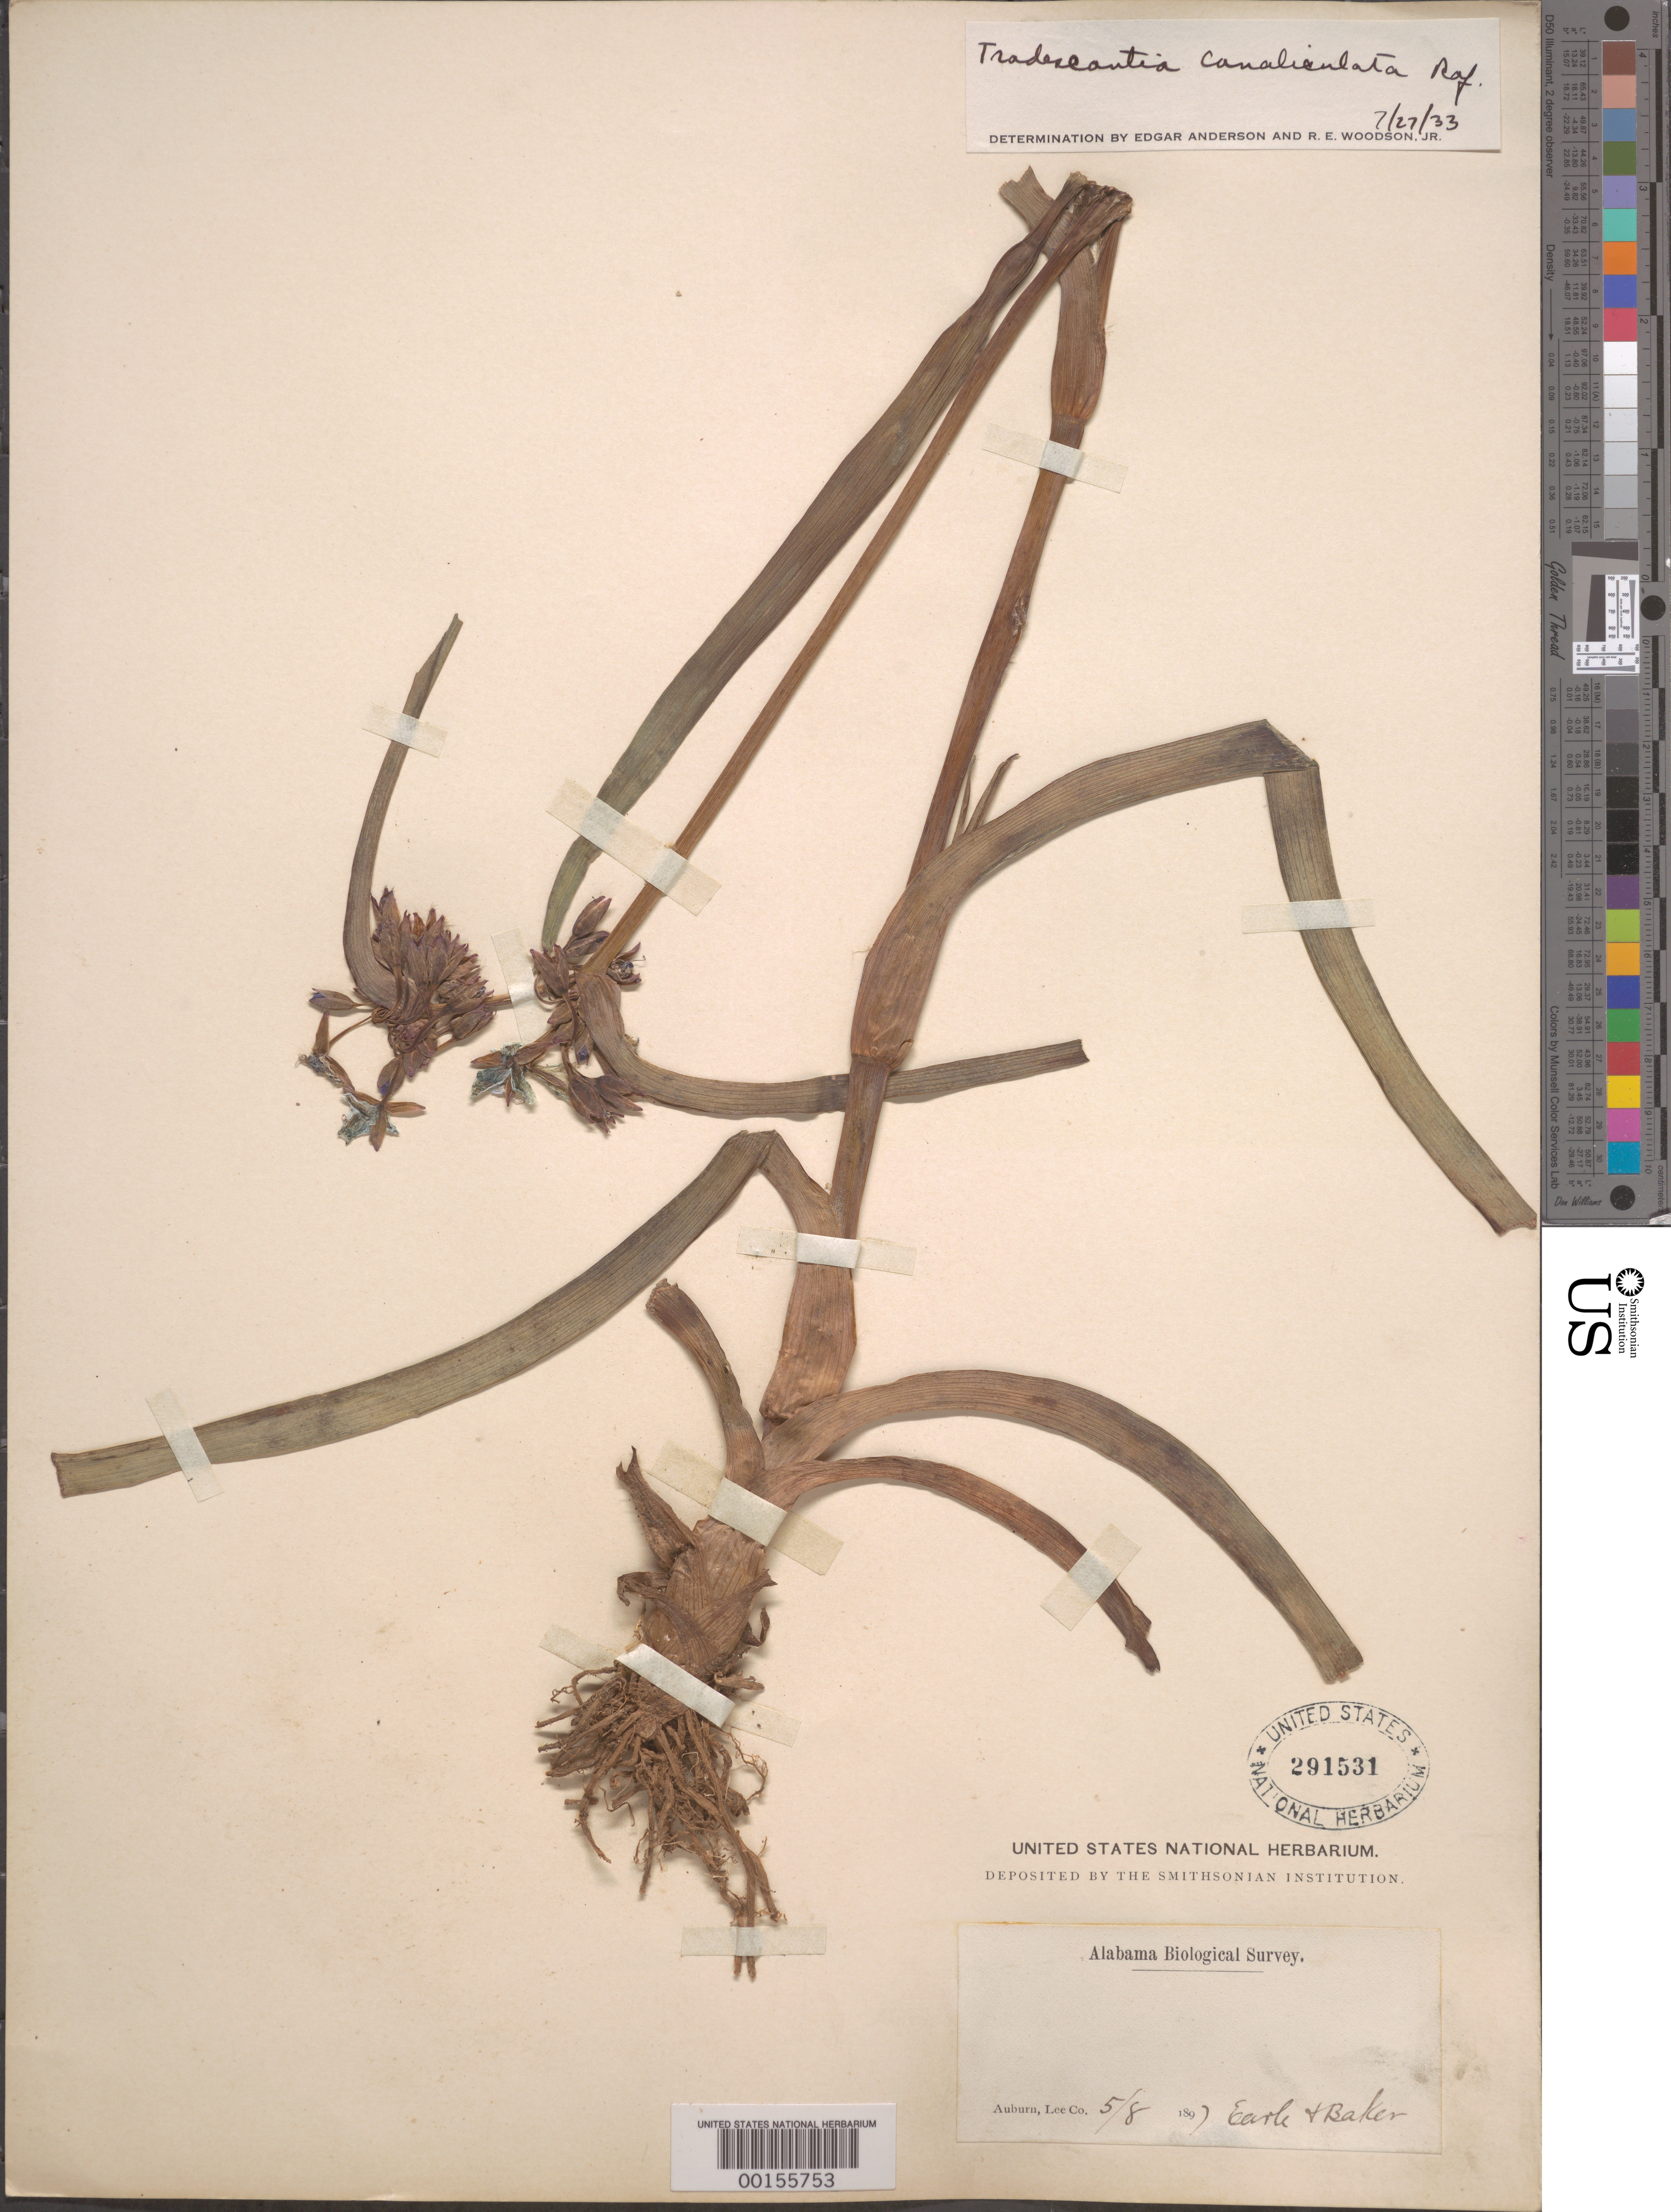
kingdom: Plantae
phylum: Tracheophyta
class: Liliopsida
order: Commelinales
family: Commelinaceae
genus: Tradescantia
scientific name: Tradescantia ohiensis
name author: Raf.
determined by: Woodson, R. E., Jr.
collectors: -. Earle & -- Baker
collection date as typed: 08 May 1897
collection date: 1897-05-08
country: United States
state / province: Alabama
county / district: Lee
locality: Auburn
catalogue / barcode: US 291531